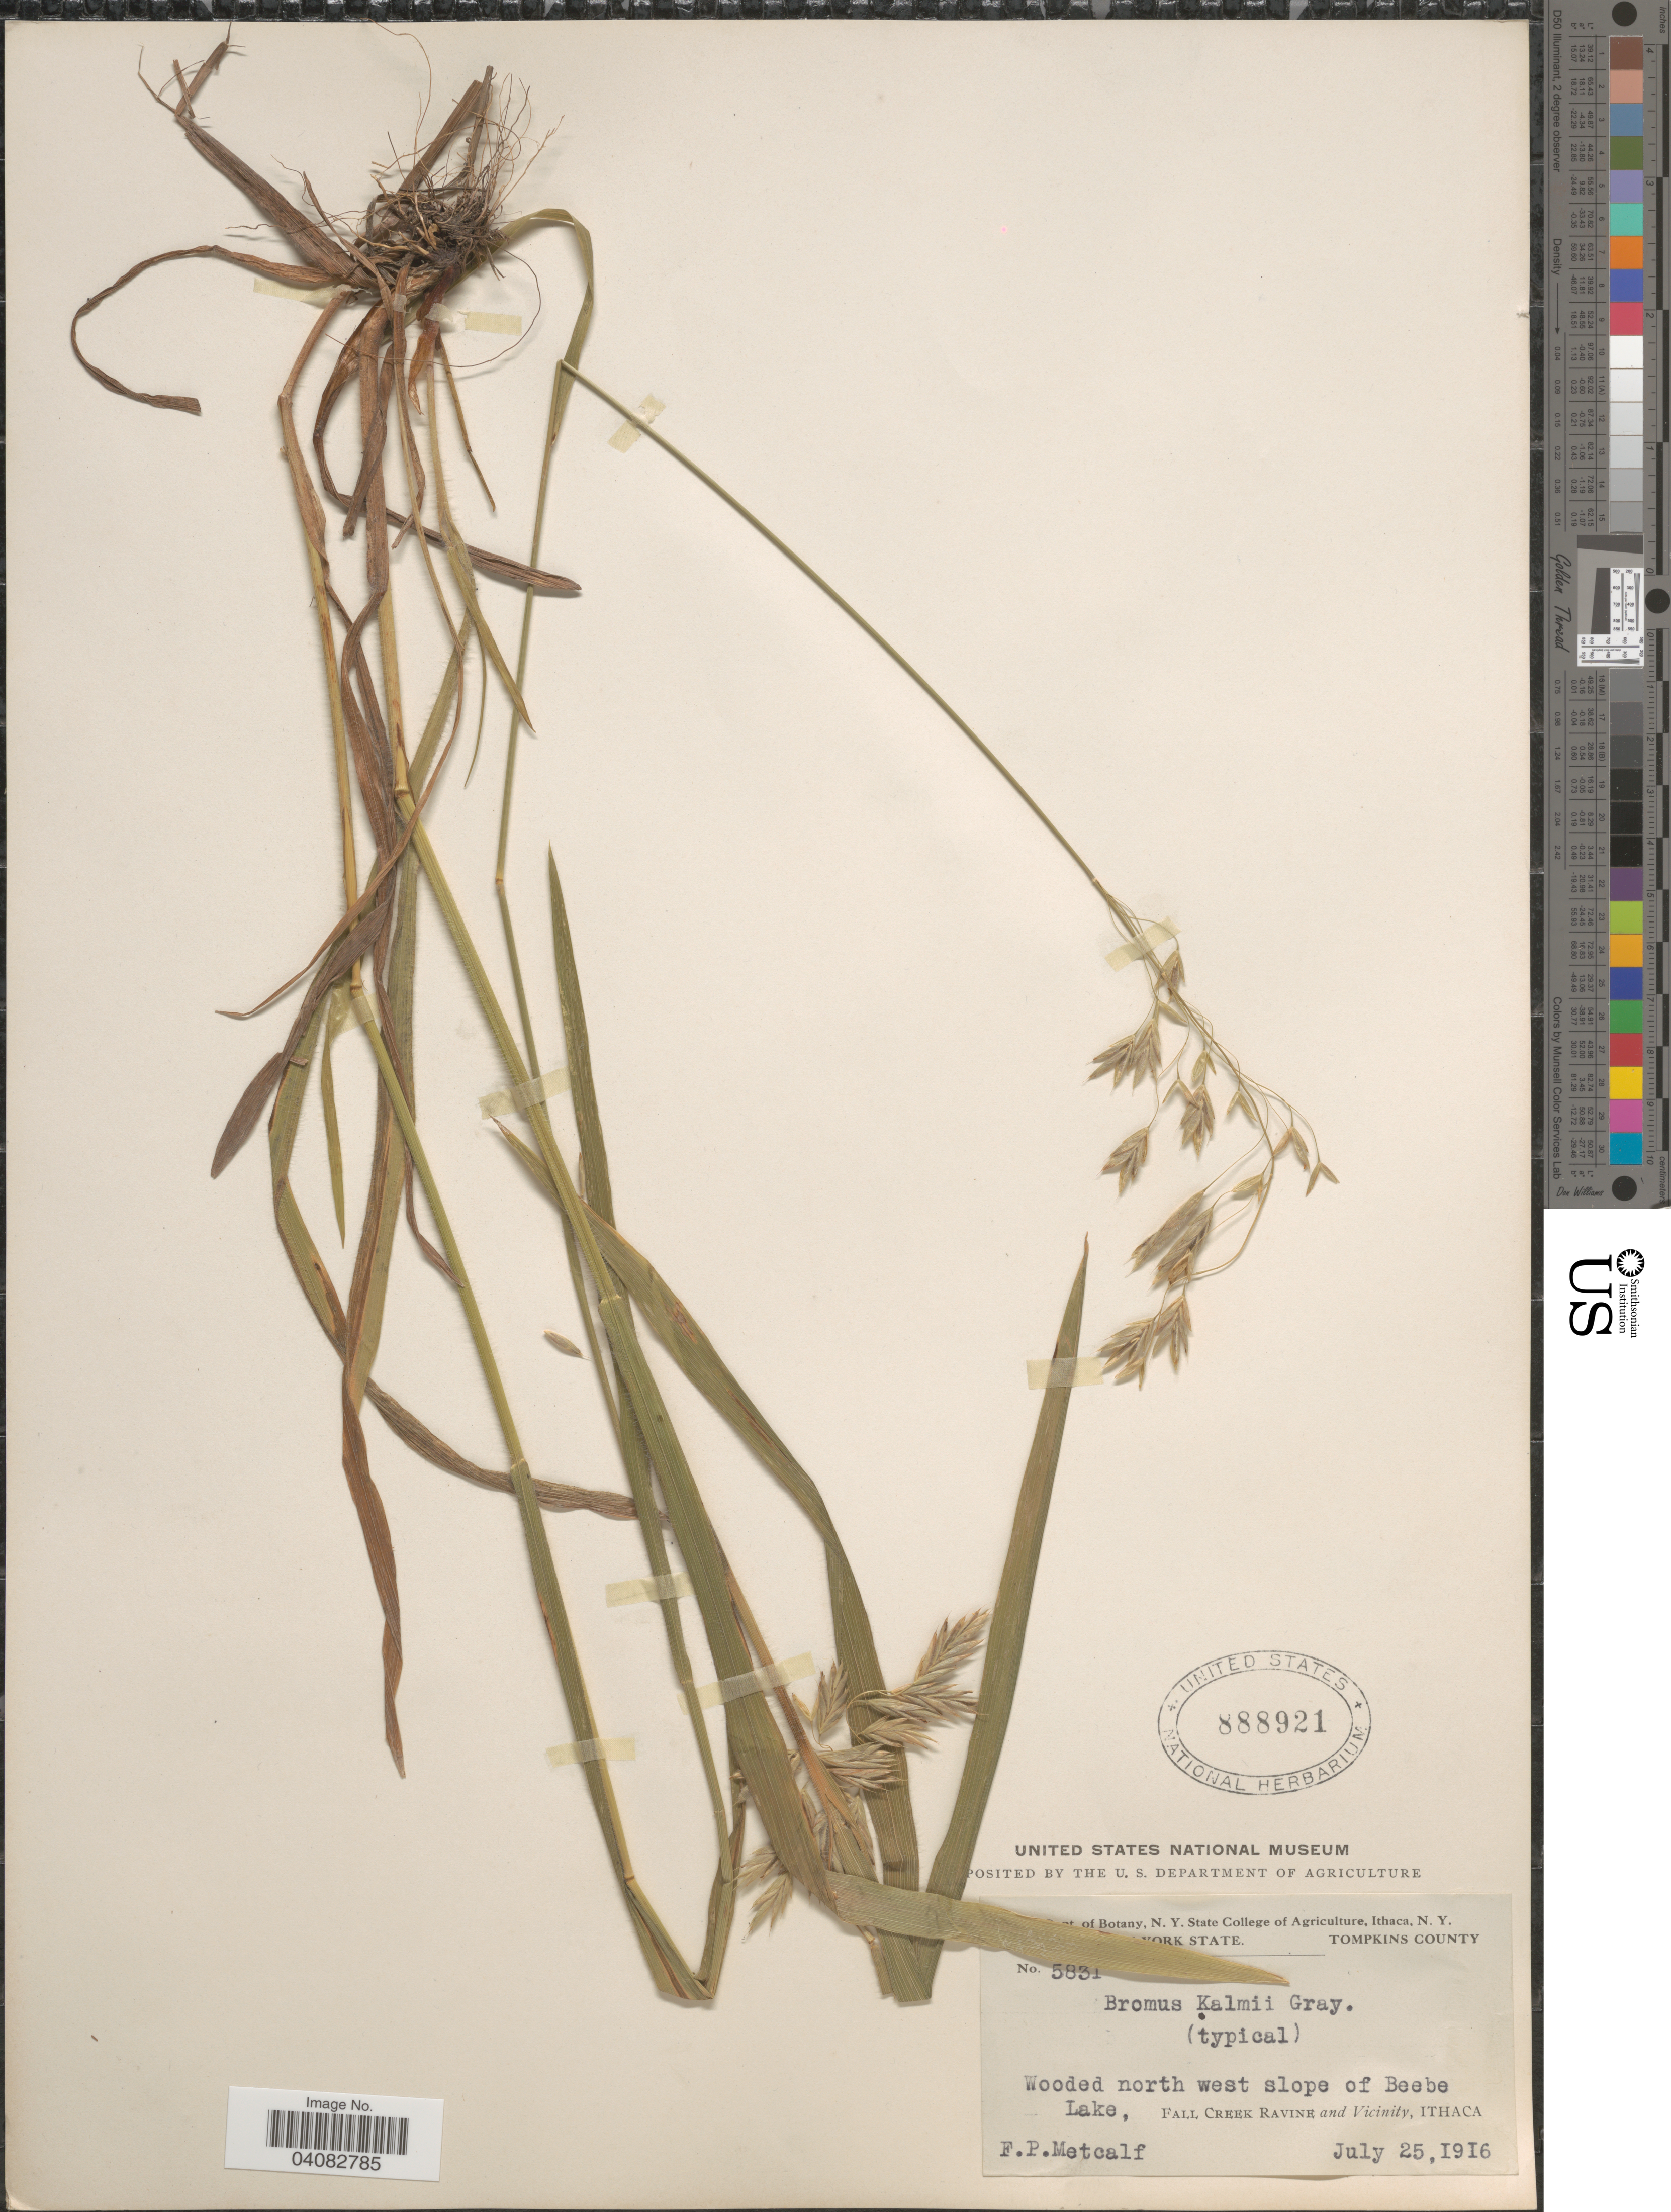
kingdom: Plantae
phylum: Tracheophyta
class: Liliopsida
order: Poales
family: Poaceae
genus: Bromus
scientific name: Bromus kalmii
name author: A. Gray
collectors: F. Metcalf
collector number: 5831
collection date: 1916-07-25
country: United States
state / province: New York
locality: New York State. Tompkins County. Wooded north west slope of Beebe Lake, Fall Creek Ravine and Vicinity, Ithaca.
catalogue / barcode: US 888921